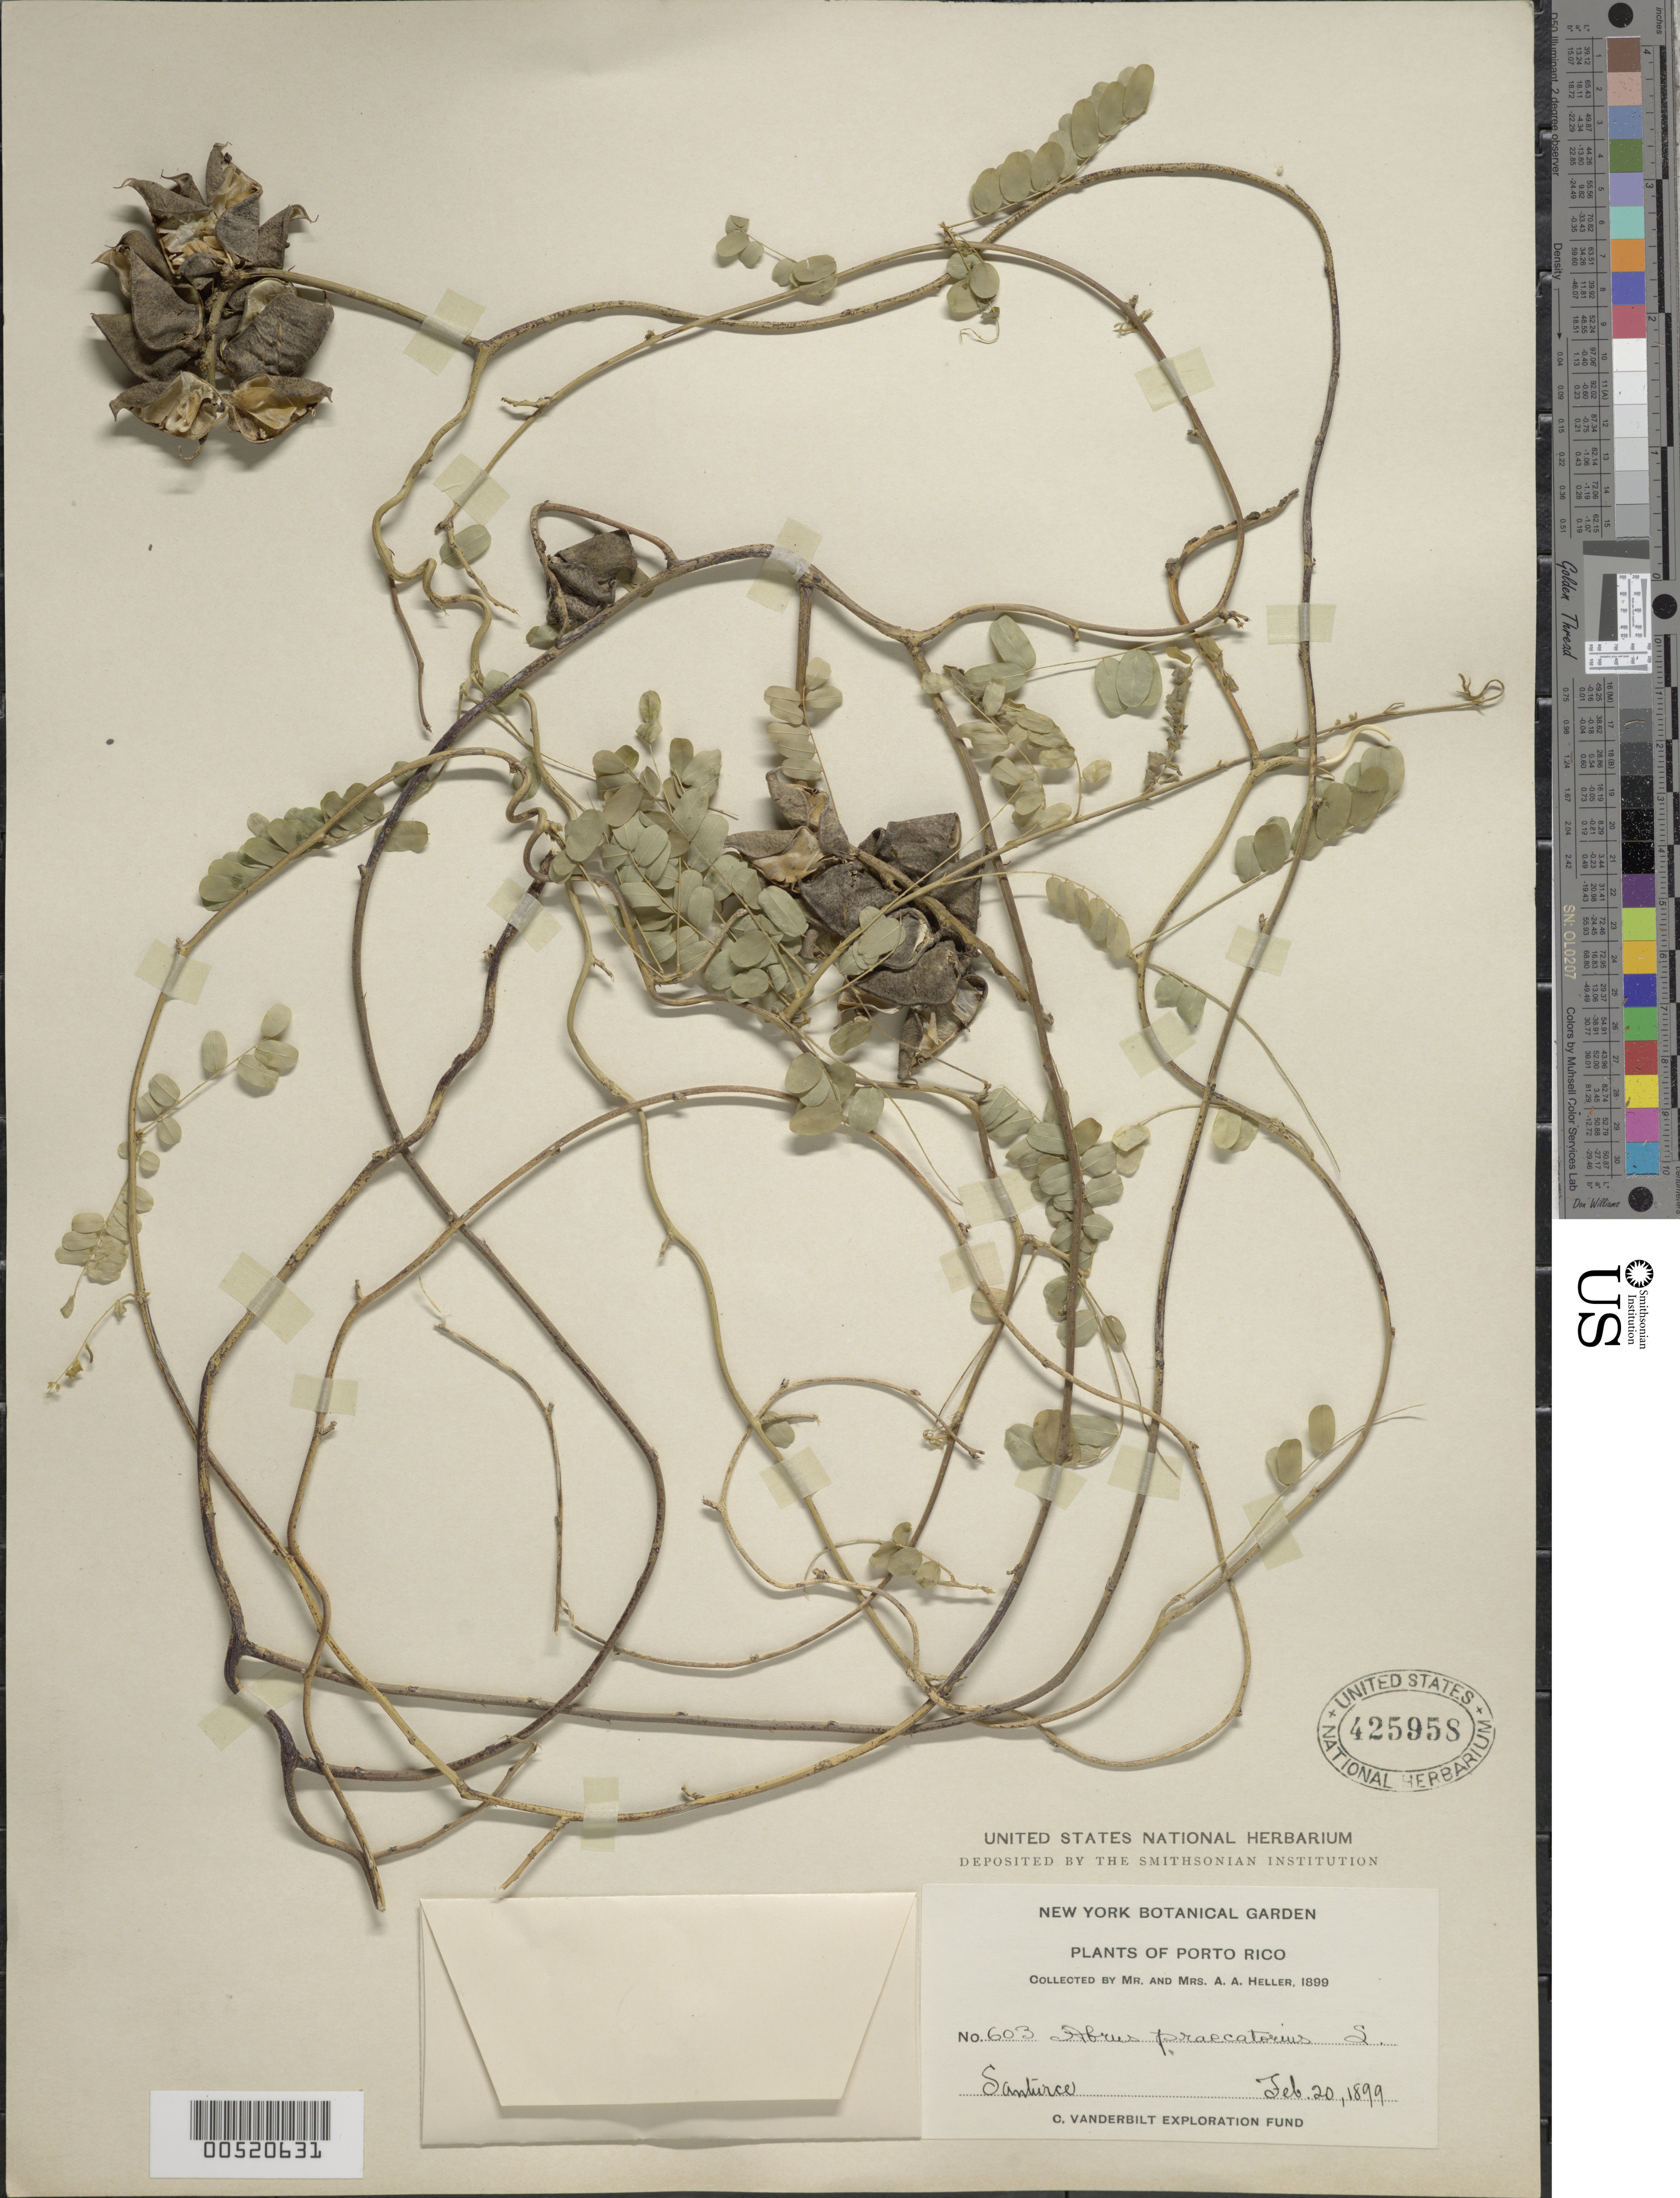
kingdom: Plantae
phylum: Tracheophyta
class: Magnoliopsida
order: Fabales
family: Fabaceae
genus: Abrus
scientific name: Abrus precatorius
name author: L.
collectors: A. A. Heller & E. G. Heller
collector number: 603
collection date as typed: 20 Feb 1899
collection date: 1899-02-20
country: Puerto Rico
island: Greater Antilles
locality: Santurce.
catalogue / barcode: US 425958